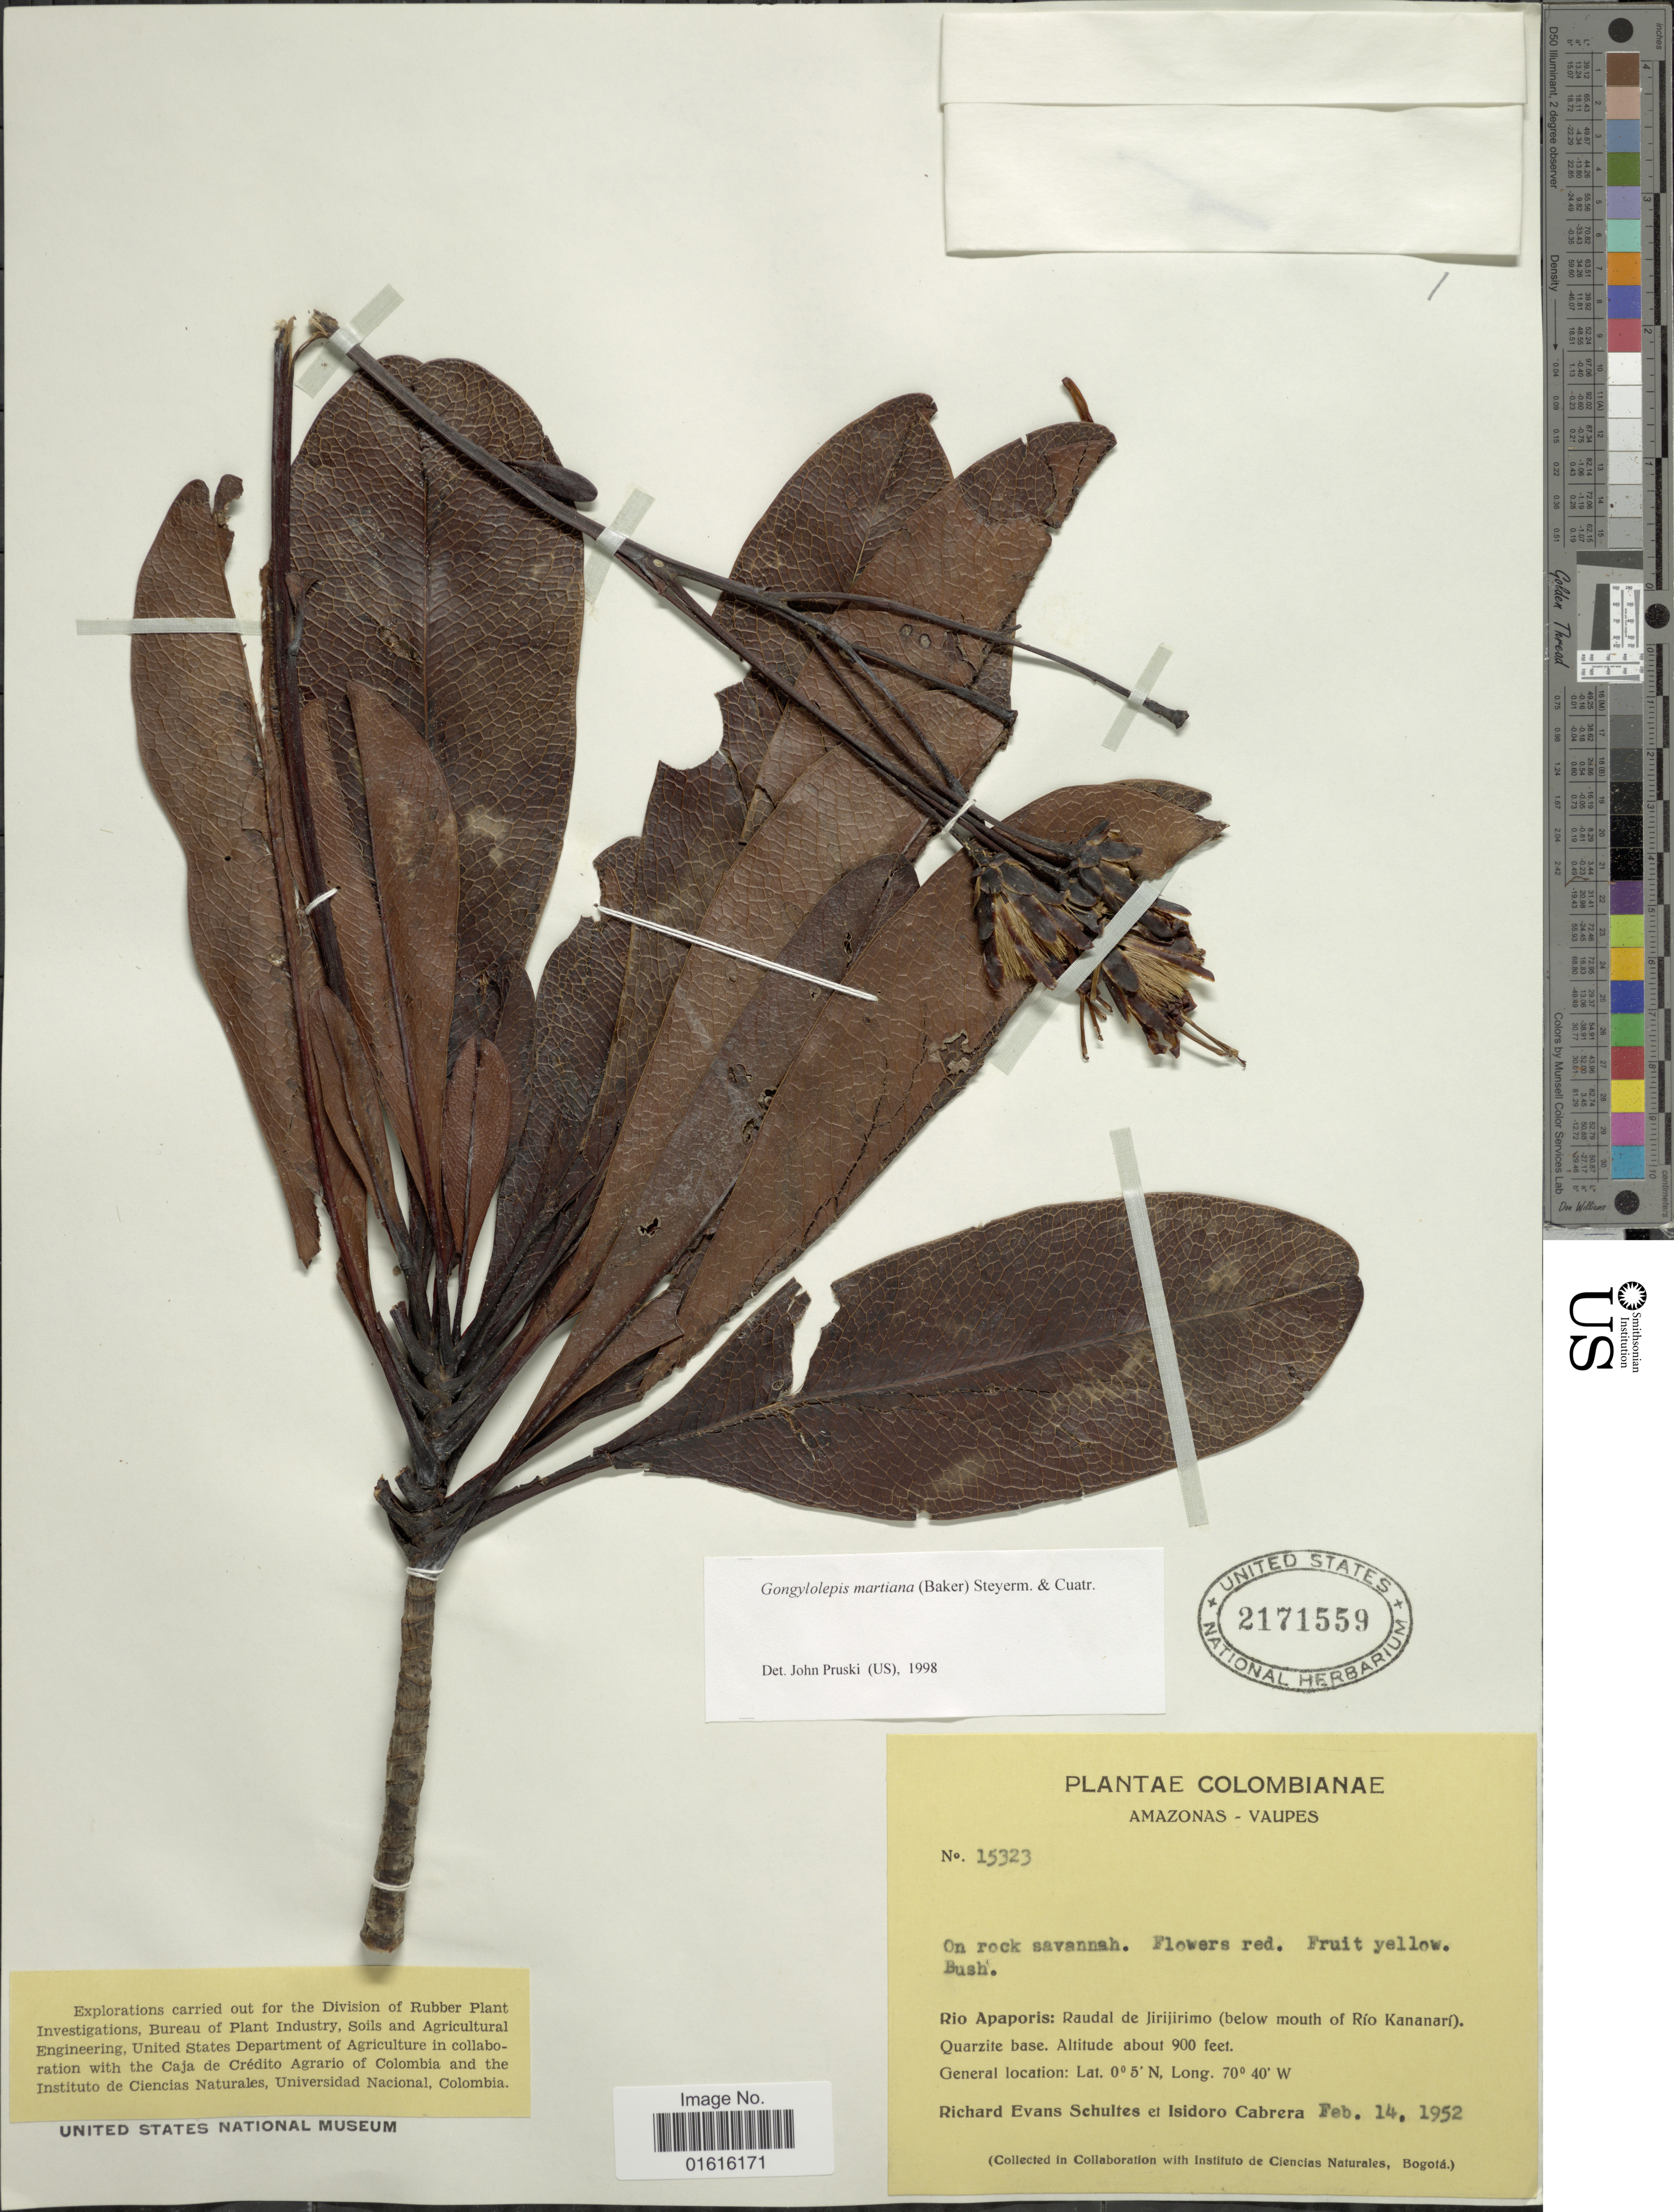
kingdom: Plantae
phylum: Tracheophyta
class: Magnoliopsida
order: Asterales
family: Asteraceae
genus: Gongylolepis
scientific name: Gongylolepis martiana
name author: (Baker) Steyerm. & Cuatrec.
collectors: R. E. Schultes & I. Cabrera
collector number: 15323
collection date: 1952-02-14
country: Colombia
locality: Amazonas-Vaupes, Rio Apaporis: Raudal de Jirijirimo (below mouth of Rio Kananari). Quarzite base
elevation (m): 274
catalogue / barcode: US 2171559